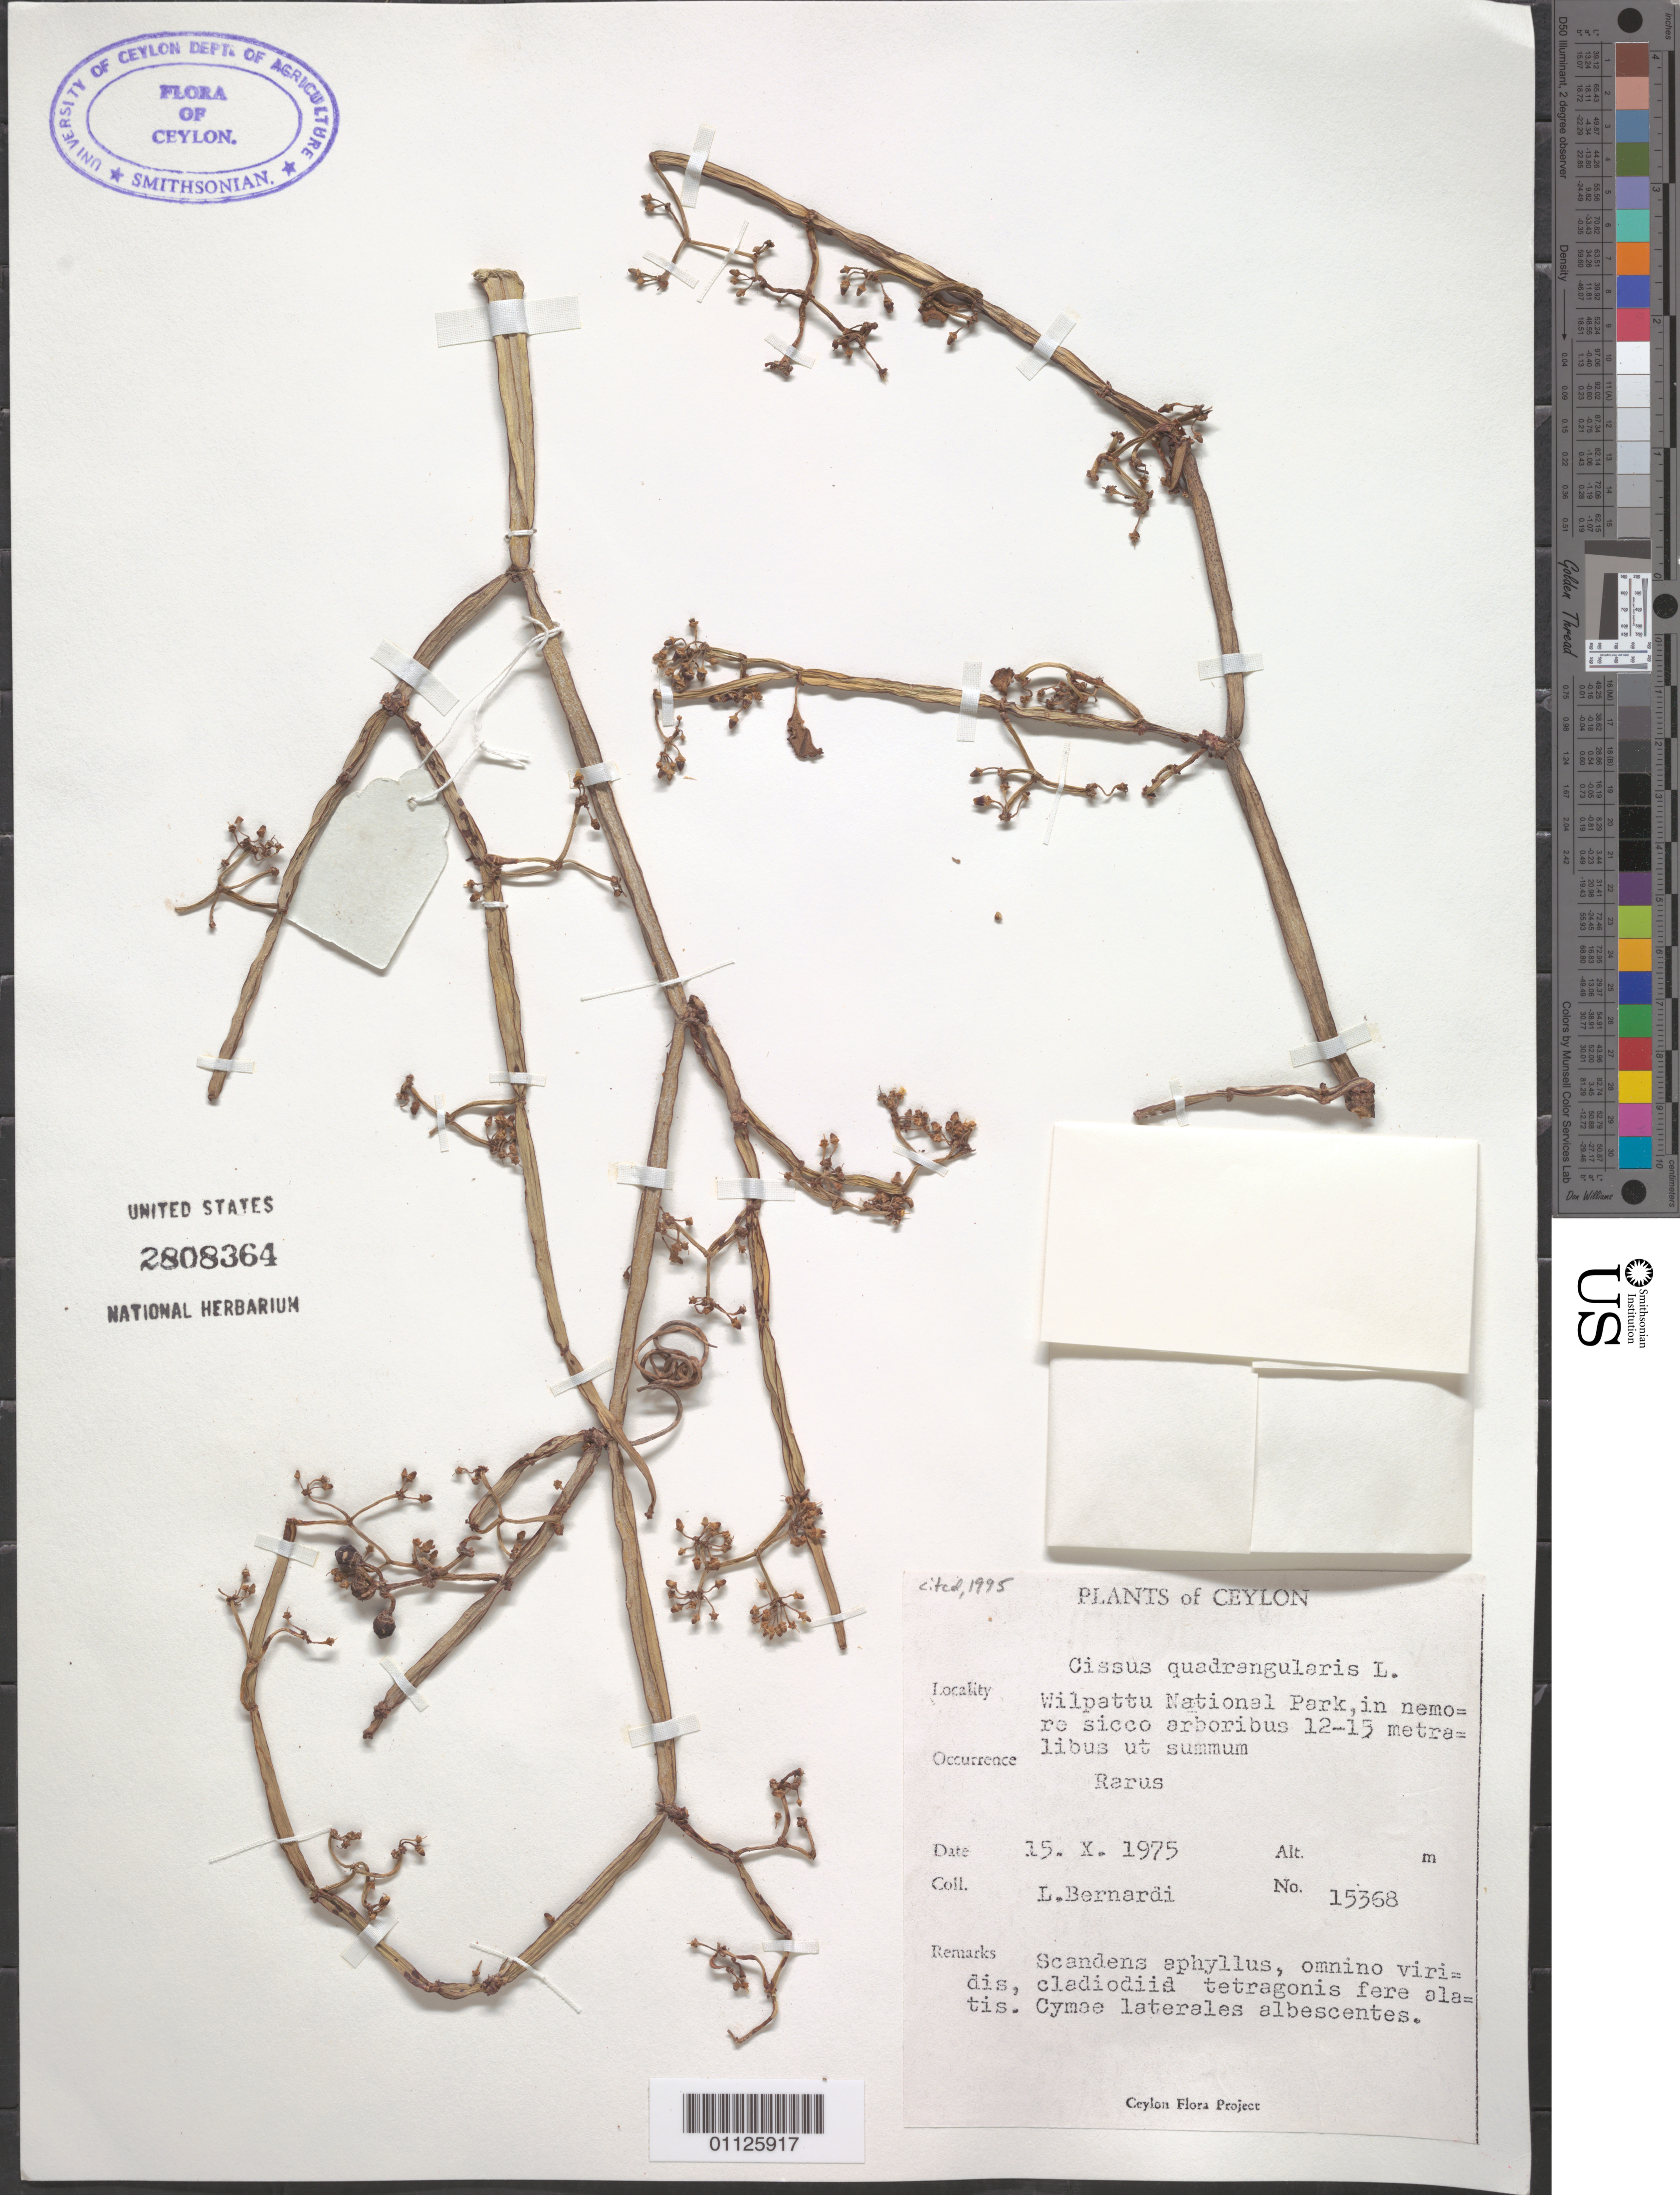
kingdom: Plantae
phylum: Tracheophyta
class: Magnoliopsida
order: Vitales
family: Vitaceae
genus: Cissus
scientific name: Cissus quadrangularis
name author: L.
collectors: A. L. Bernardi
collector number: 15368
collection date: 1975-10-15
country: Sri Lanka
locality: Wilpattu National Park.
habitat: Scandens aphyllus.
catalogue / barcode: US 2808364